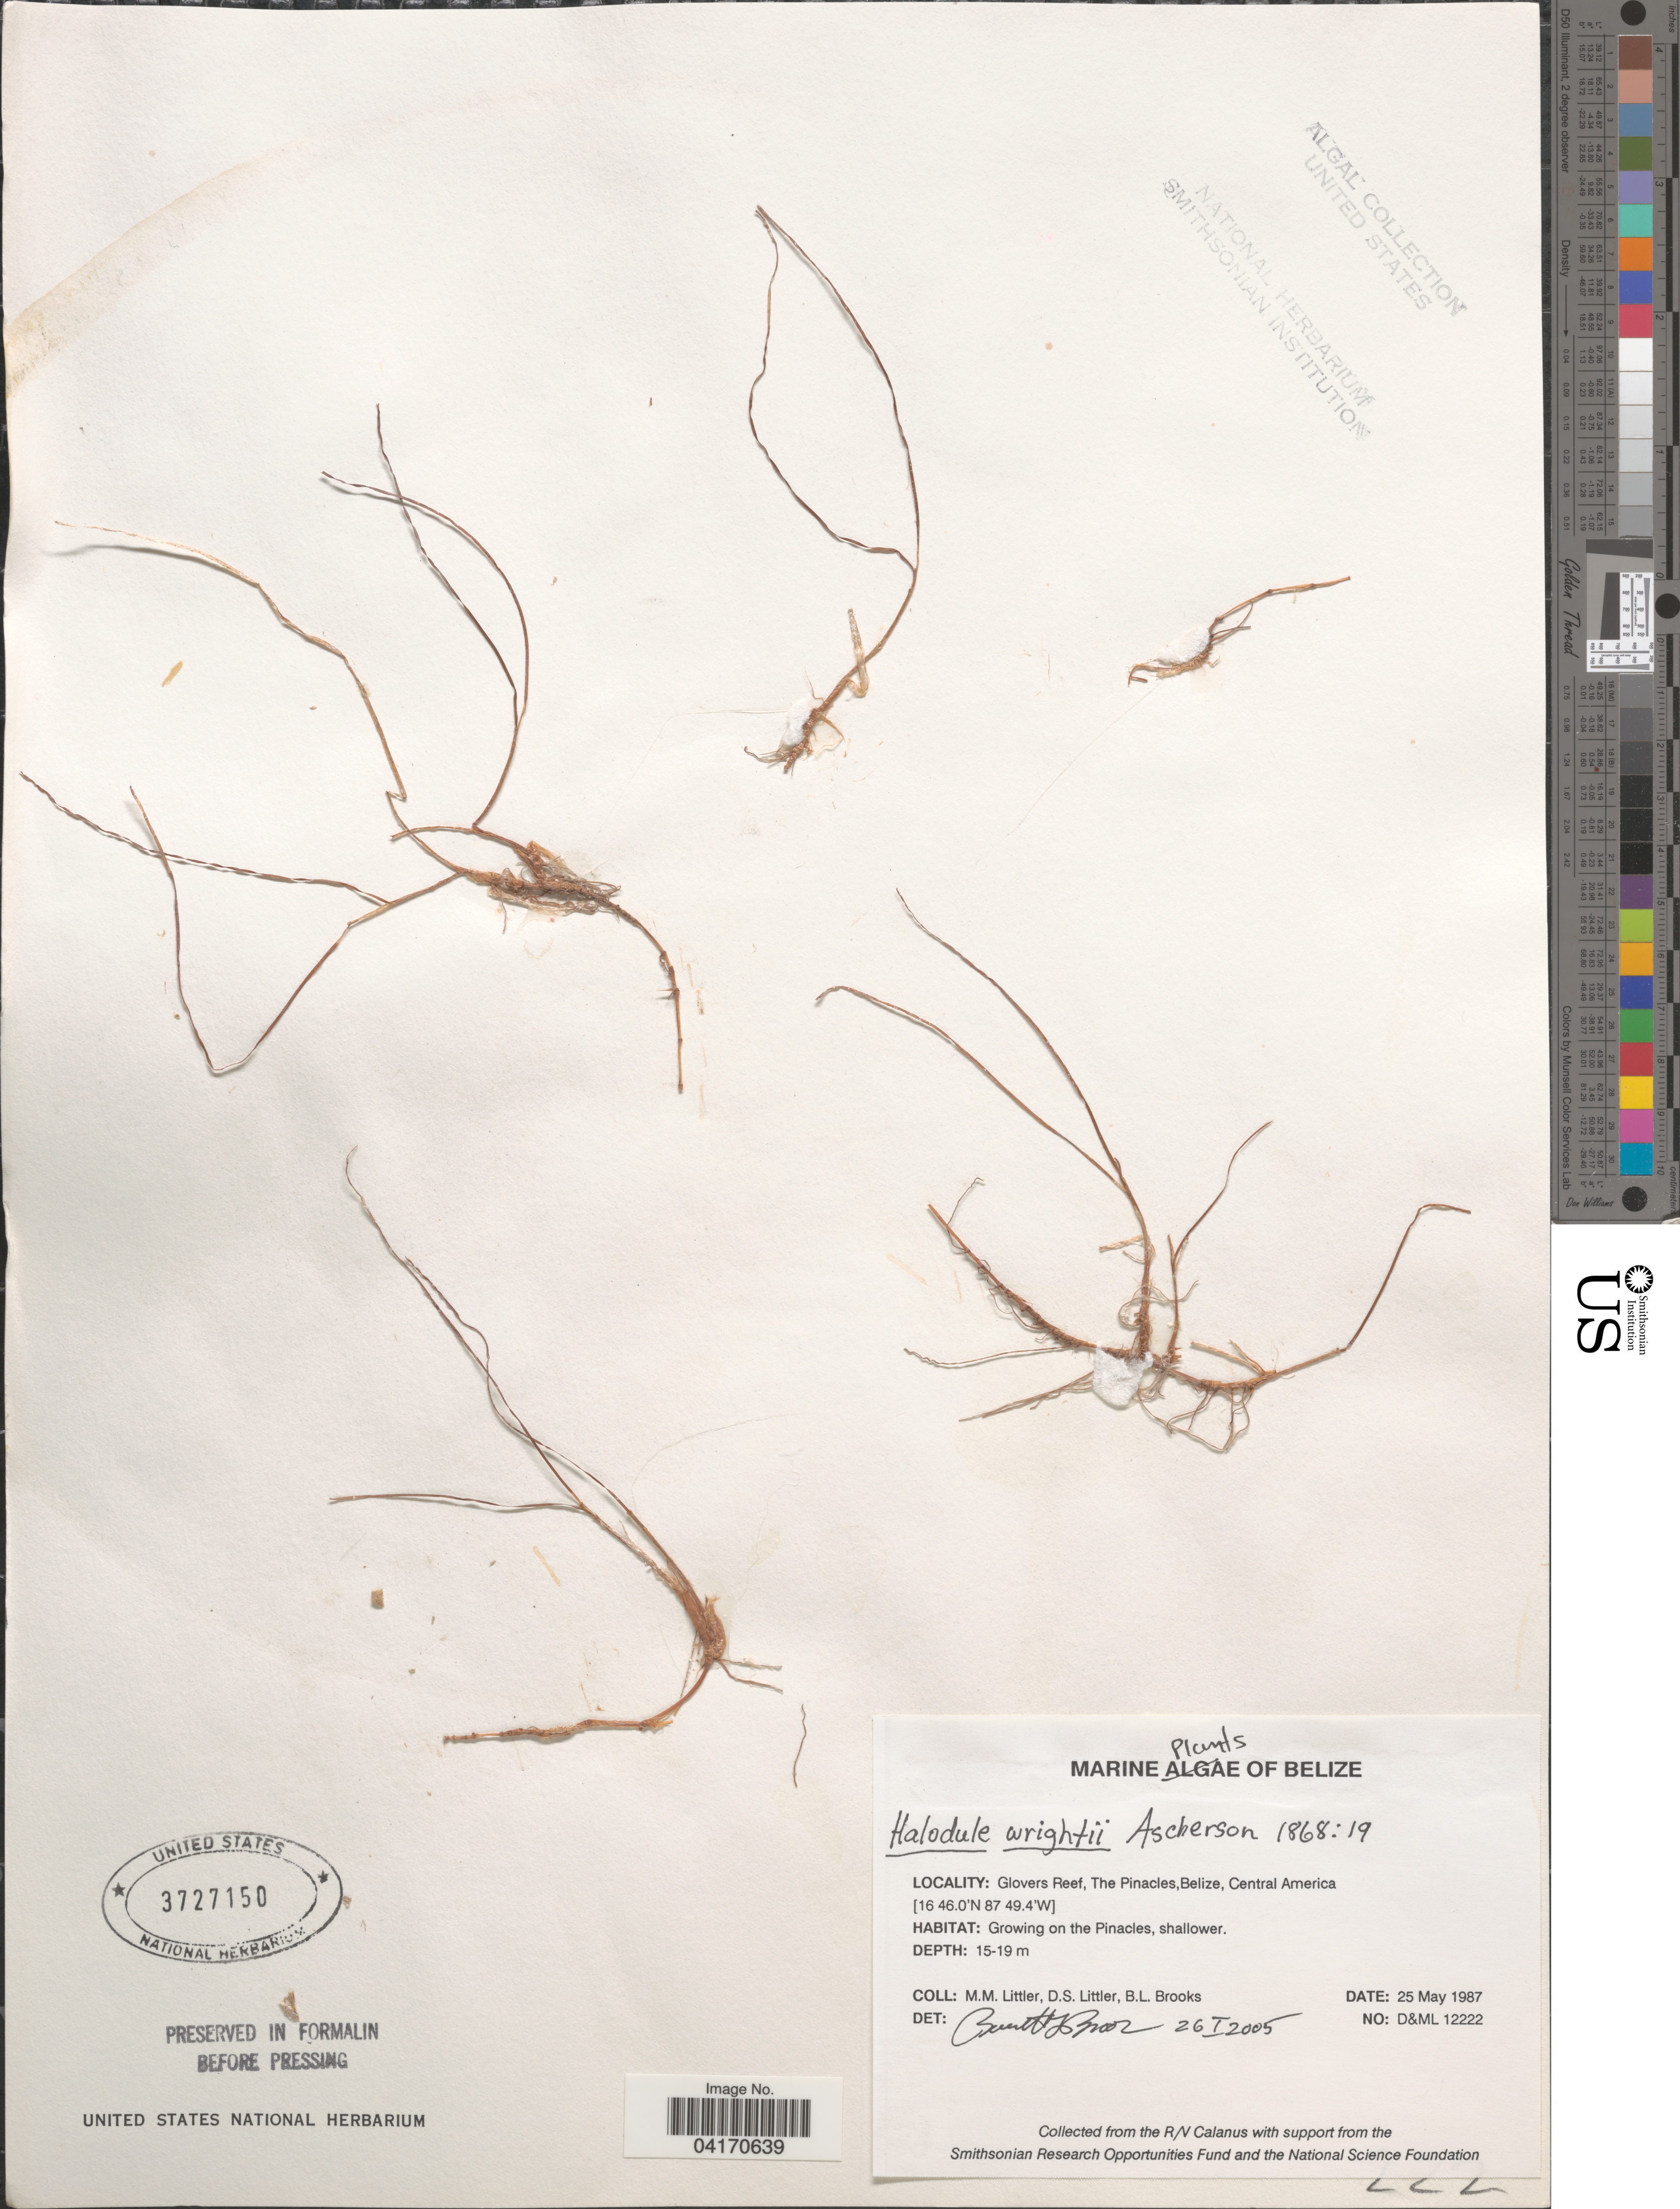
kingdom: Plantae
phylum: Tracheophyta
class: Liliopsida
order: Alismatales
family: Cymodoceaceae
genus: Halodule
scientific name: Halodule wrightii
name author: Asch.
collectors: D. S. Littler & B. Brooks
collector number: D&ML 12222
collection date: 1987-05-25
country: Belize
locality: Glovers Reef, The Pinacles.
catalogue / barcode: US 3727150